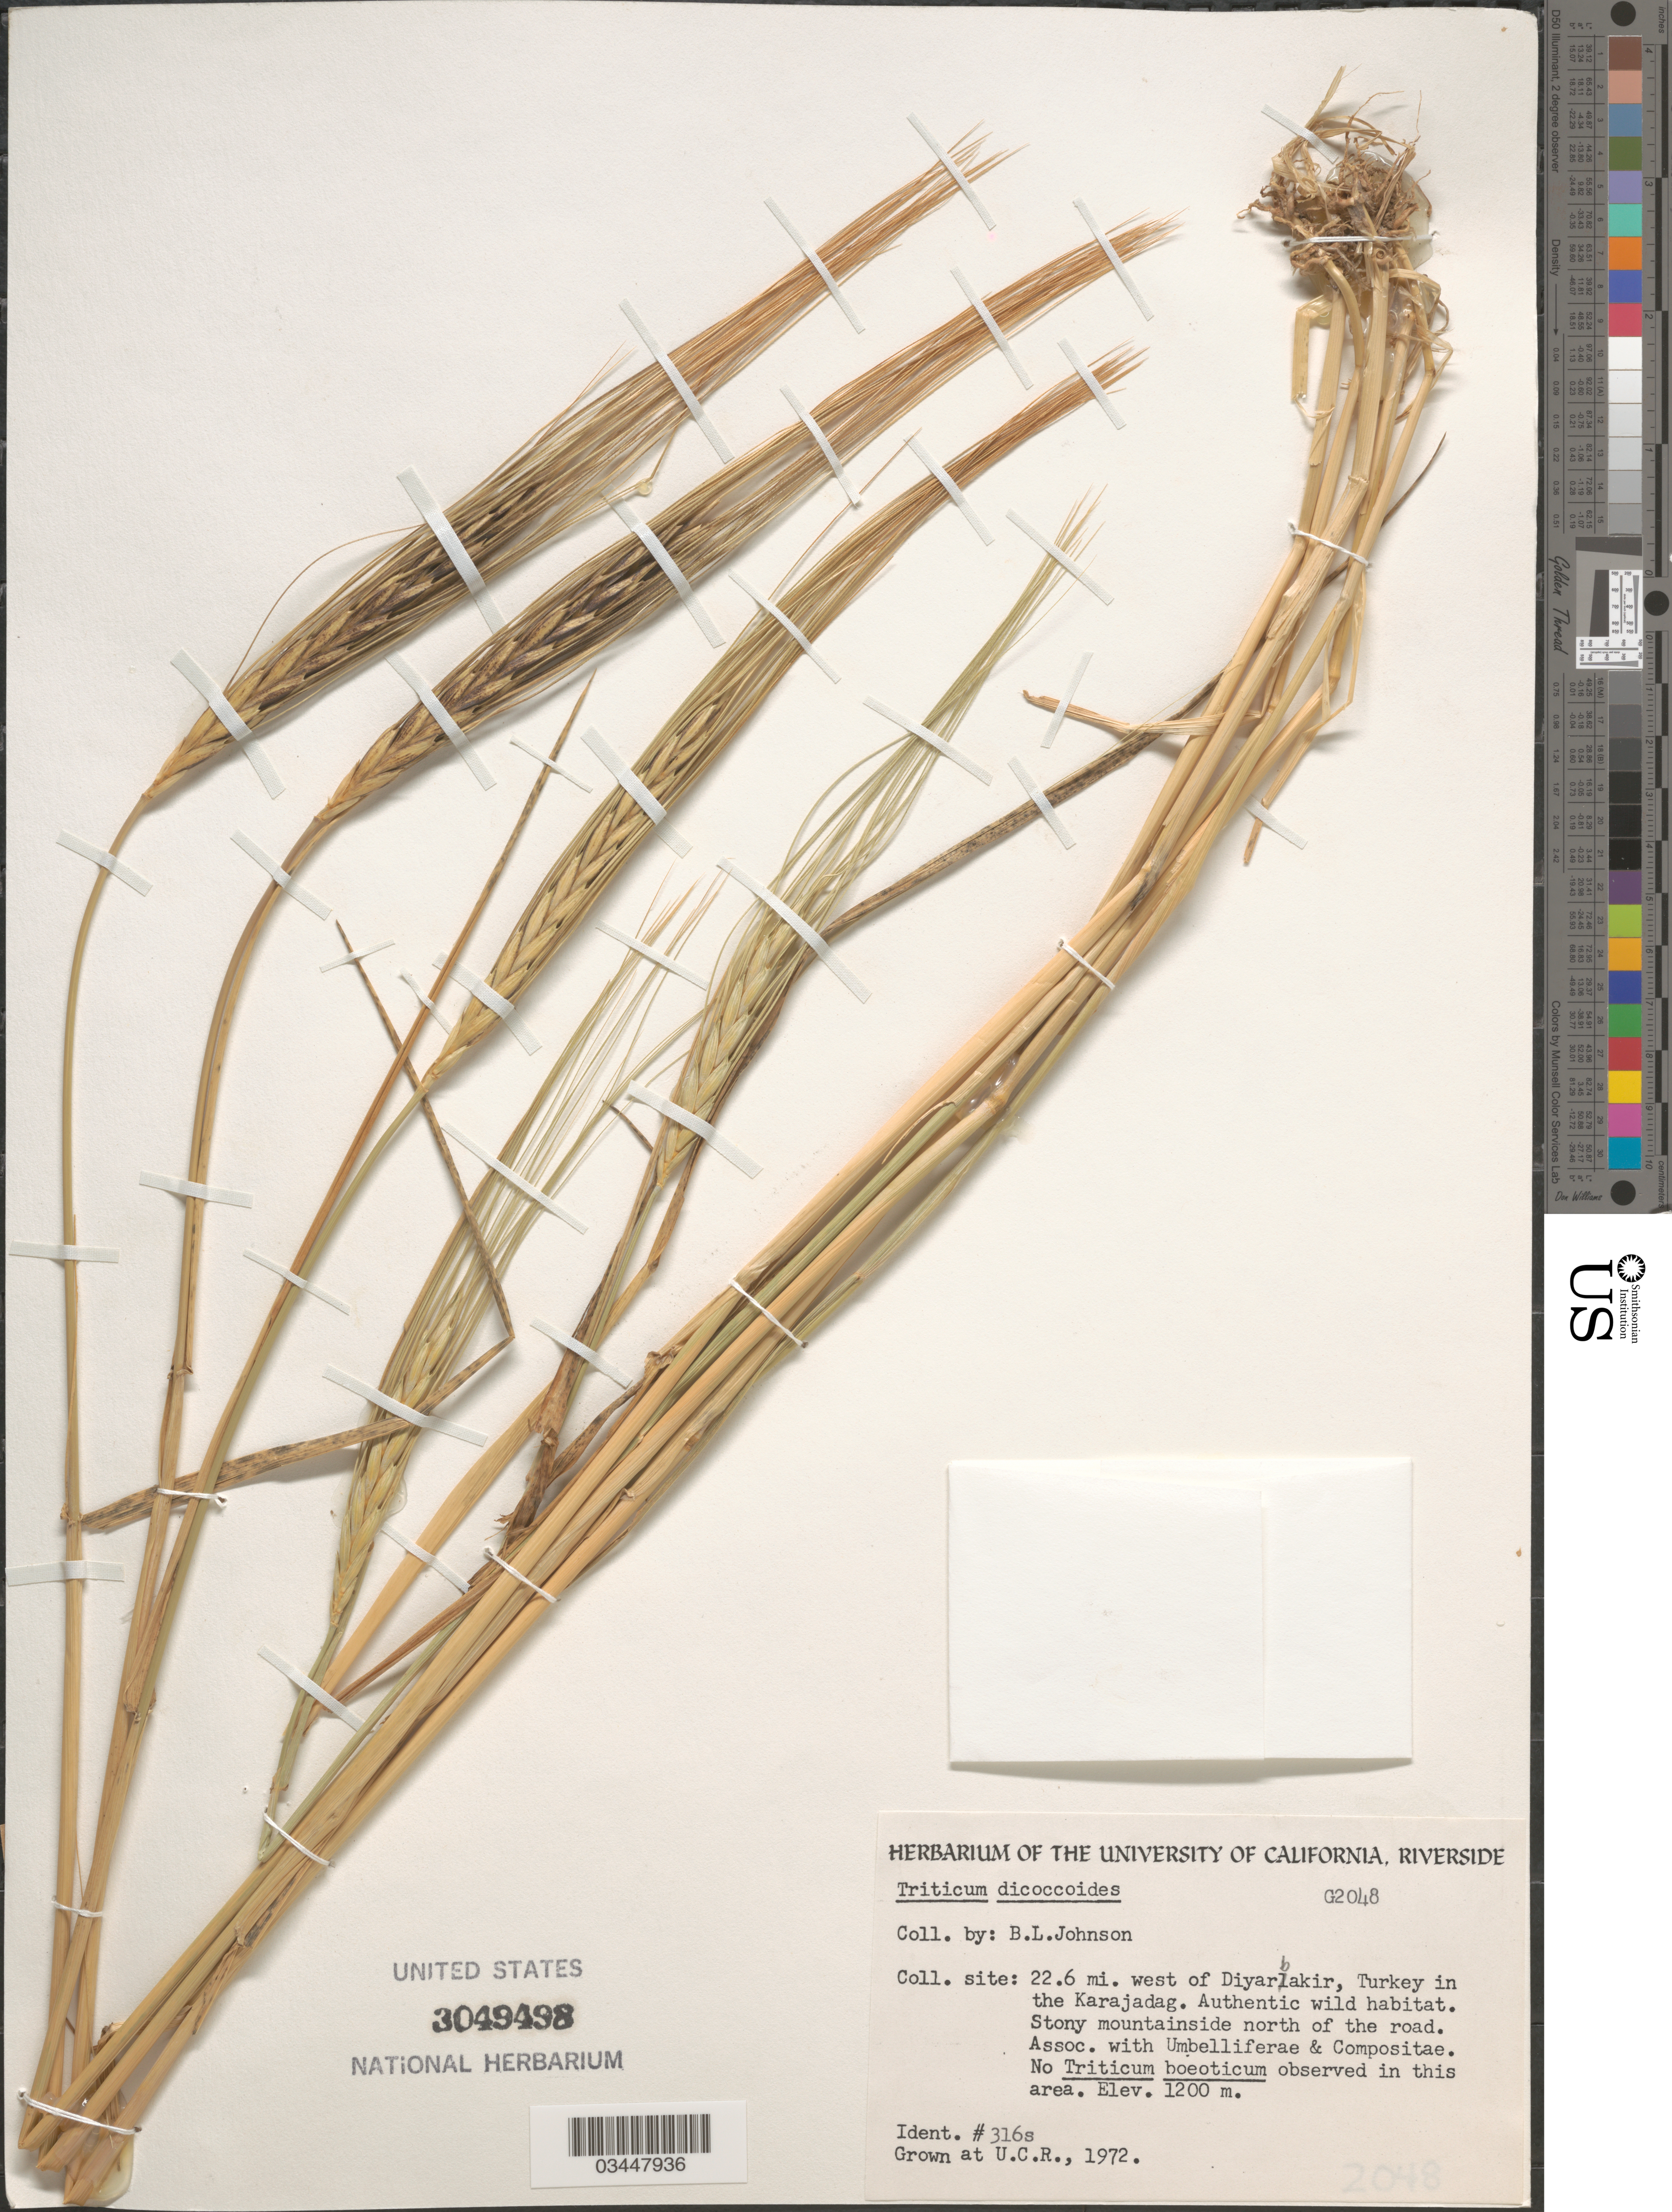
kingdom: Plantae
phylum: Tracheophyta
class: Liliopsida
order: Poales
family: Poaceae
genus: Triticum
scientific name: Triticum dicoccoides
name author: (Körn.) Körn. ex Schweinf.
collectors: ex herb. Univ. of California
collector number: G2048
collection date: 1972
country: United States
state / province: California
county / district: Riverside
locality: U.C.R.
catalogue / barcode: US 3049498